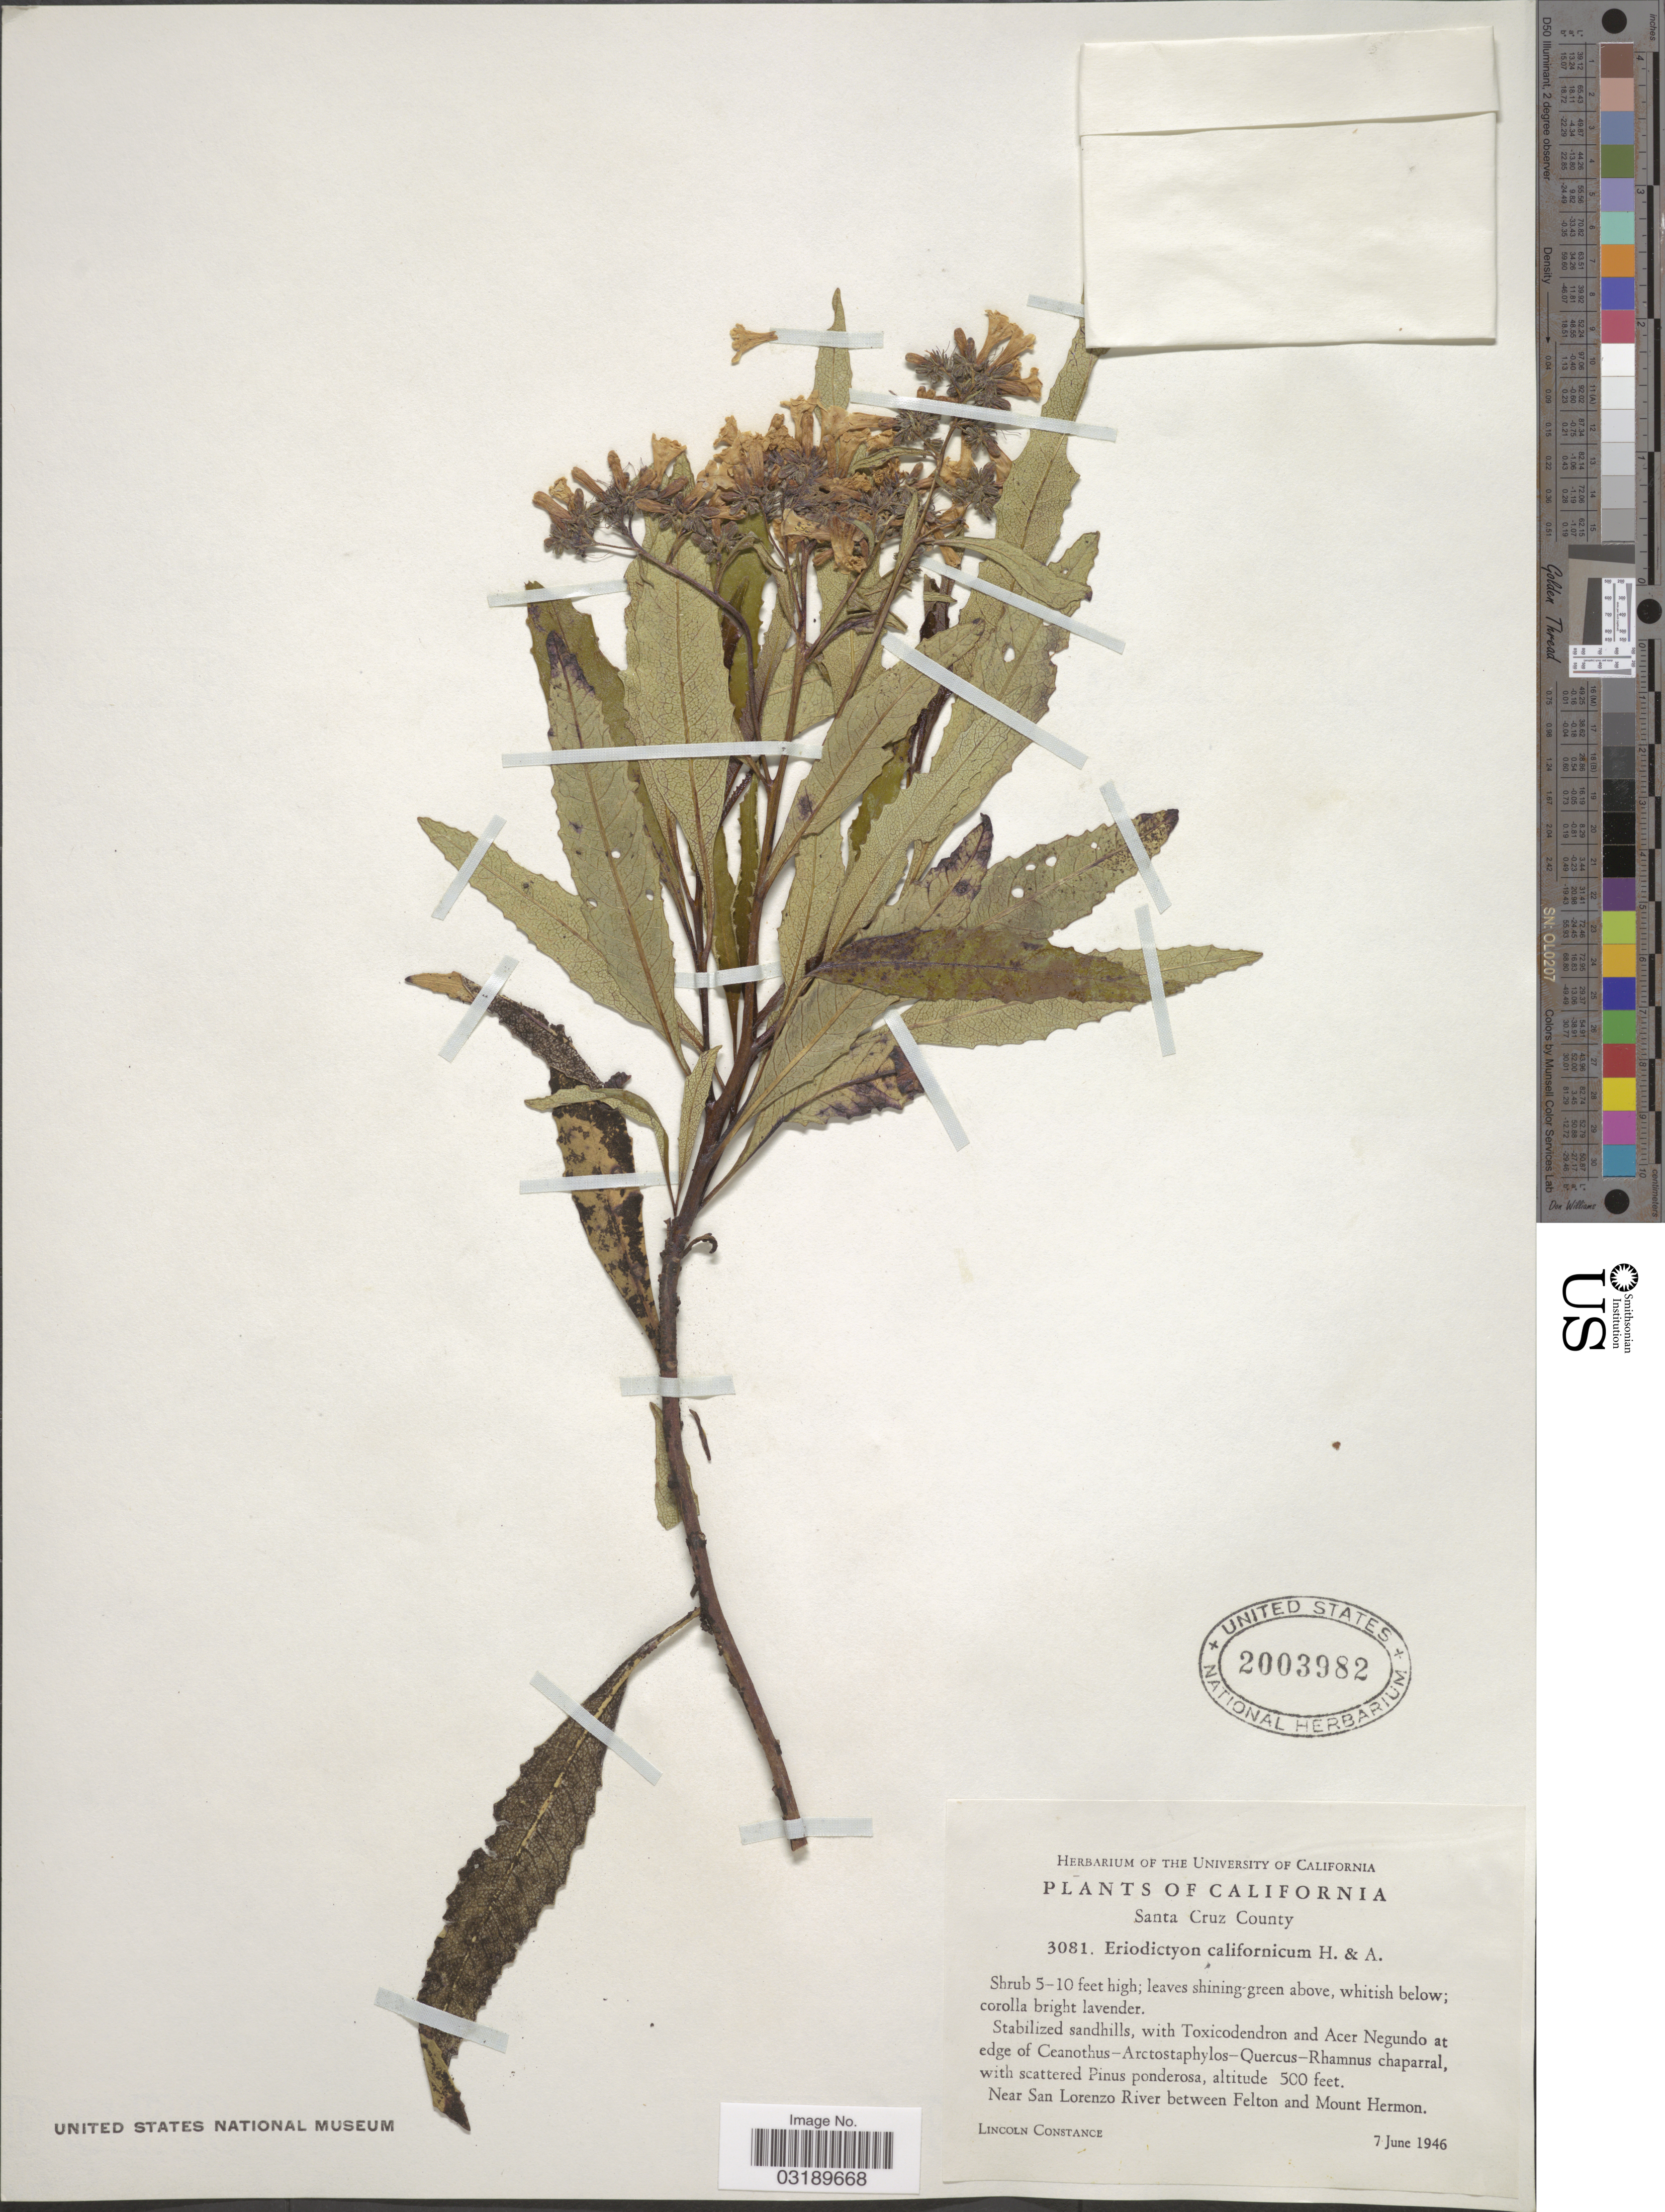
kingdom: Plantae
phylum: Tracheophyta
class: Magnoliopsida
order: Boraginales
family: Namaceae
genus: Eriodictyon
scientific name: Eriodictyon californicum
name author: (Hook. & Arn.) Torr.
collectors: L. Constance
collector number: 3081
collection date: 1946-06-07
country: United States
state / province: California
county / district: Santa Cruz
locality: Santa Cruz County. Near San Lorenzo River between Felton and Mount Hermon.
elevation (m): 152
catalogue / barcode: US 2003982